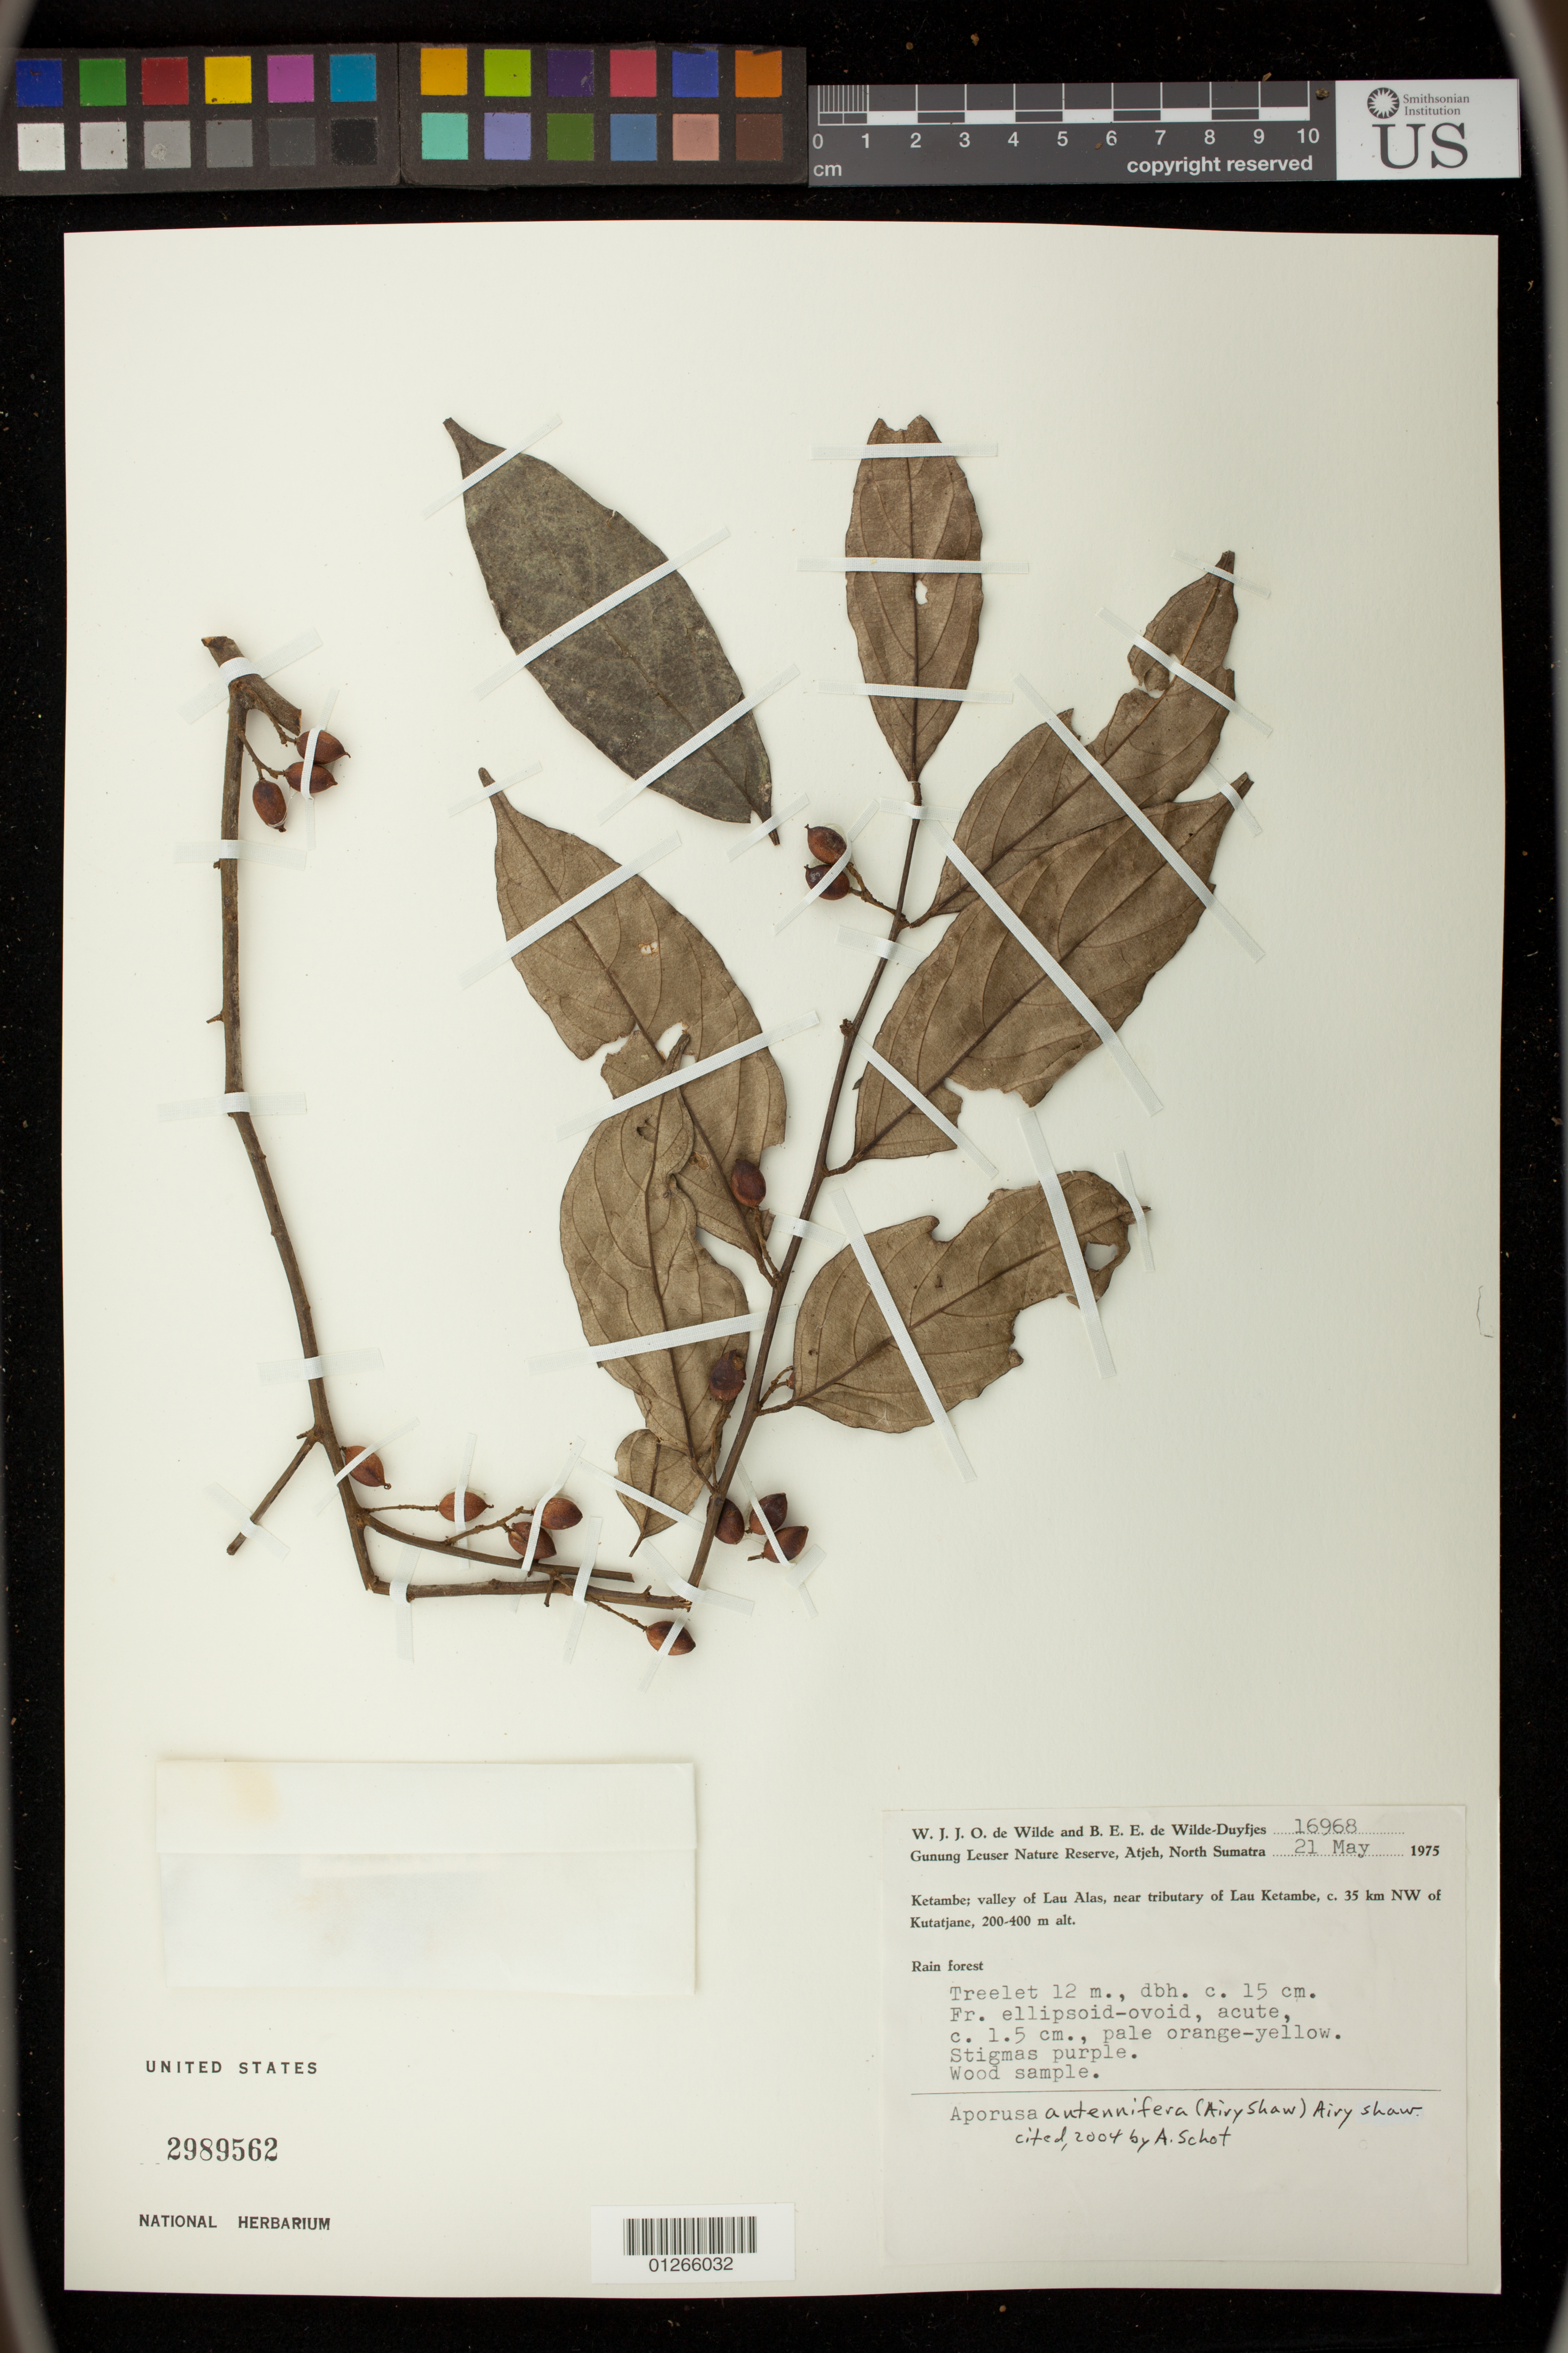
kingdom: Plantae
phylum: Tracheophyta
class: Magnoliopsida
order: Malpighiales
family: Phyllanthaceae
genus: Aporosa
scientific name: Aporosa antennifera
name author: (Airy Shaw) Airy Shaw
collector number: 16968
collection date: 1975-05-21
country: Indonesia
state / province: Sumatra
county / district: Aceh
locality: Gunung Leuser Nature Reserve, Atjeh, North Sumatra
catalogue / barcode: US 2989562